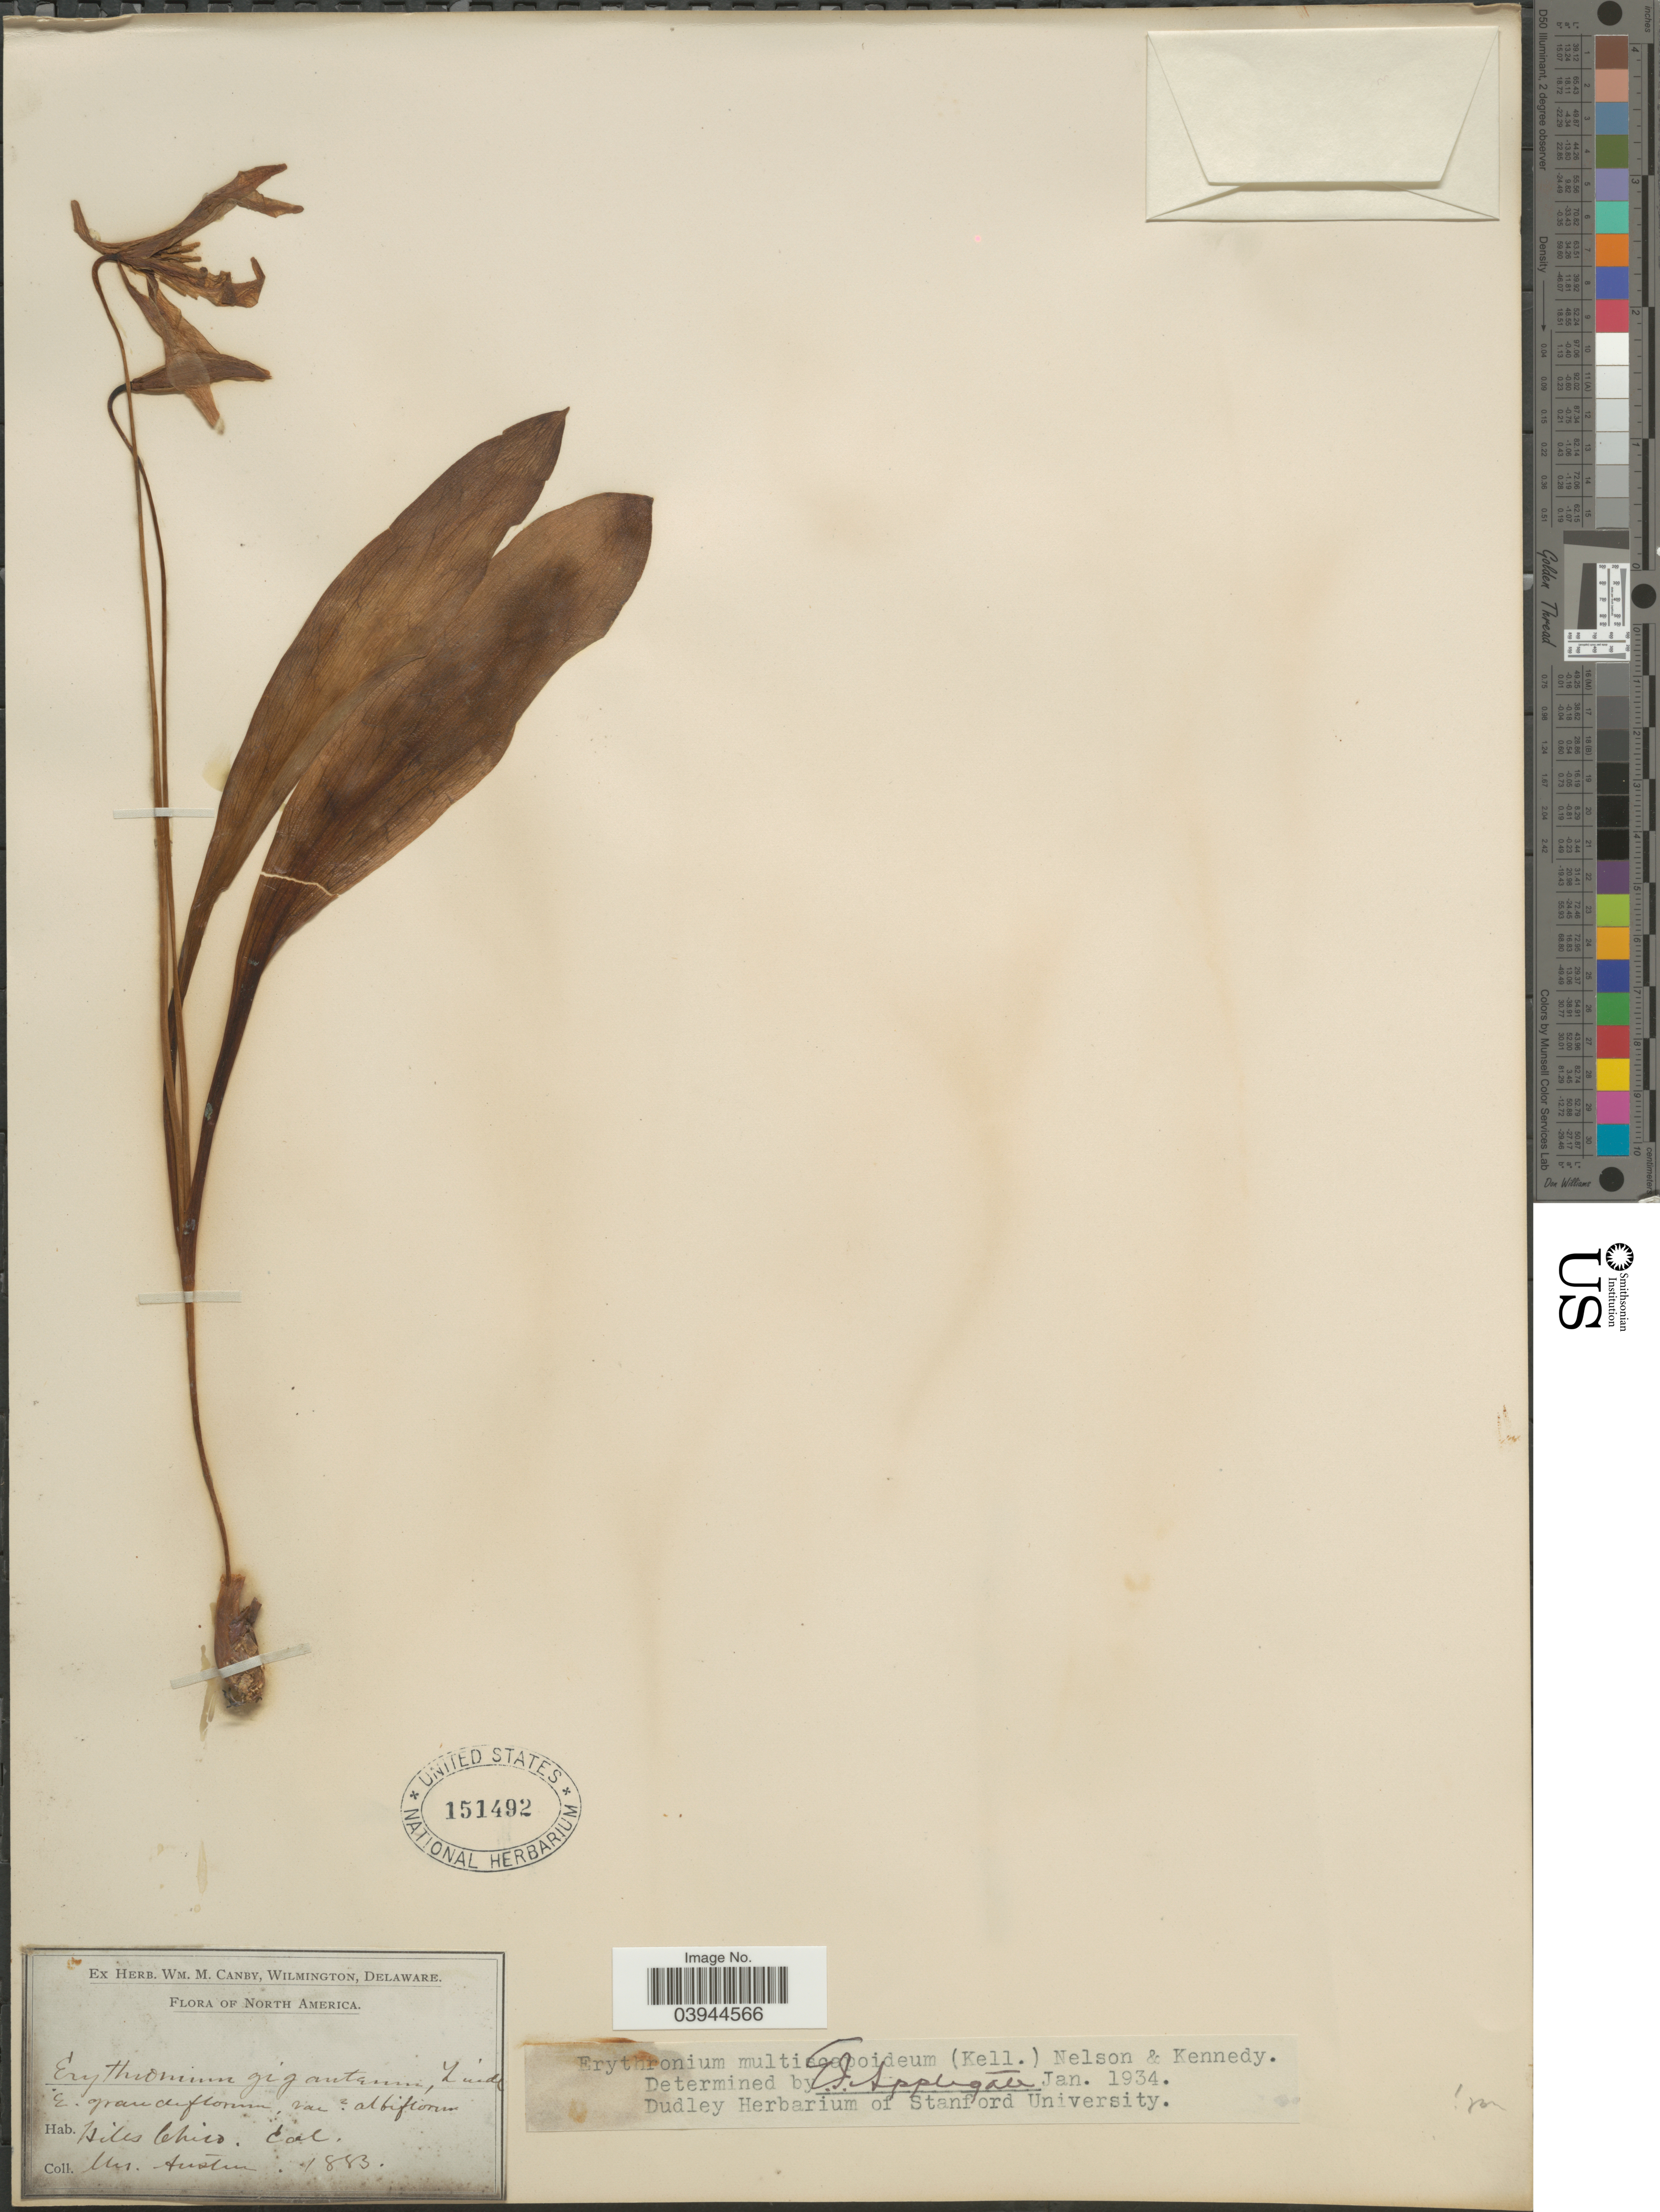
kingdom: Plantae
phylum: Tracheophyta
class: Liliopsida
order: Liliales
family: Liliaceae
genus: Erythronium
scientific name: Erythronium multiscapoideum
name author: (Kellogg) A. Nelson & P.B. Kenn.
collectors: Austin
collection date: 1883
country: United States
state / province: California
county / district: Butte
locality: North America. Hills Chico.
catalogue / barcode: US 151492